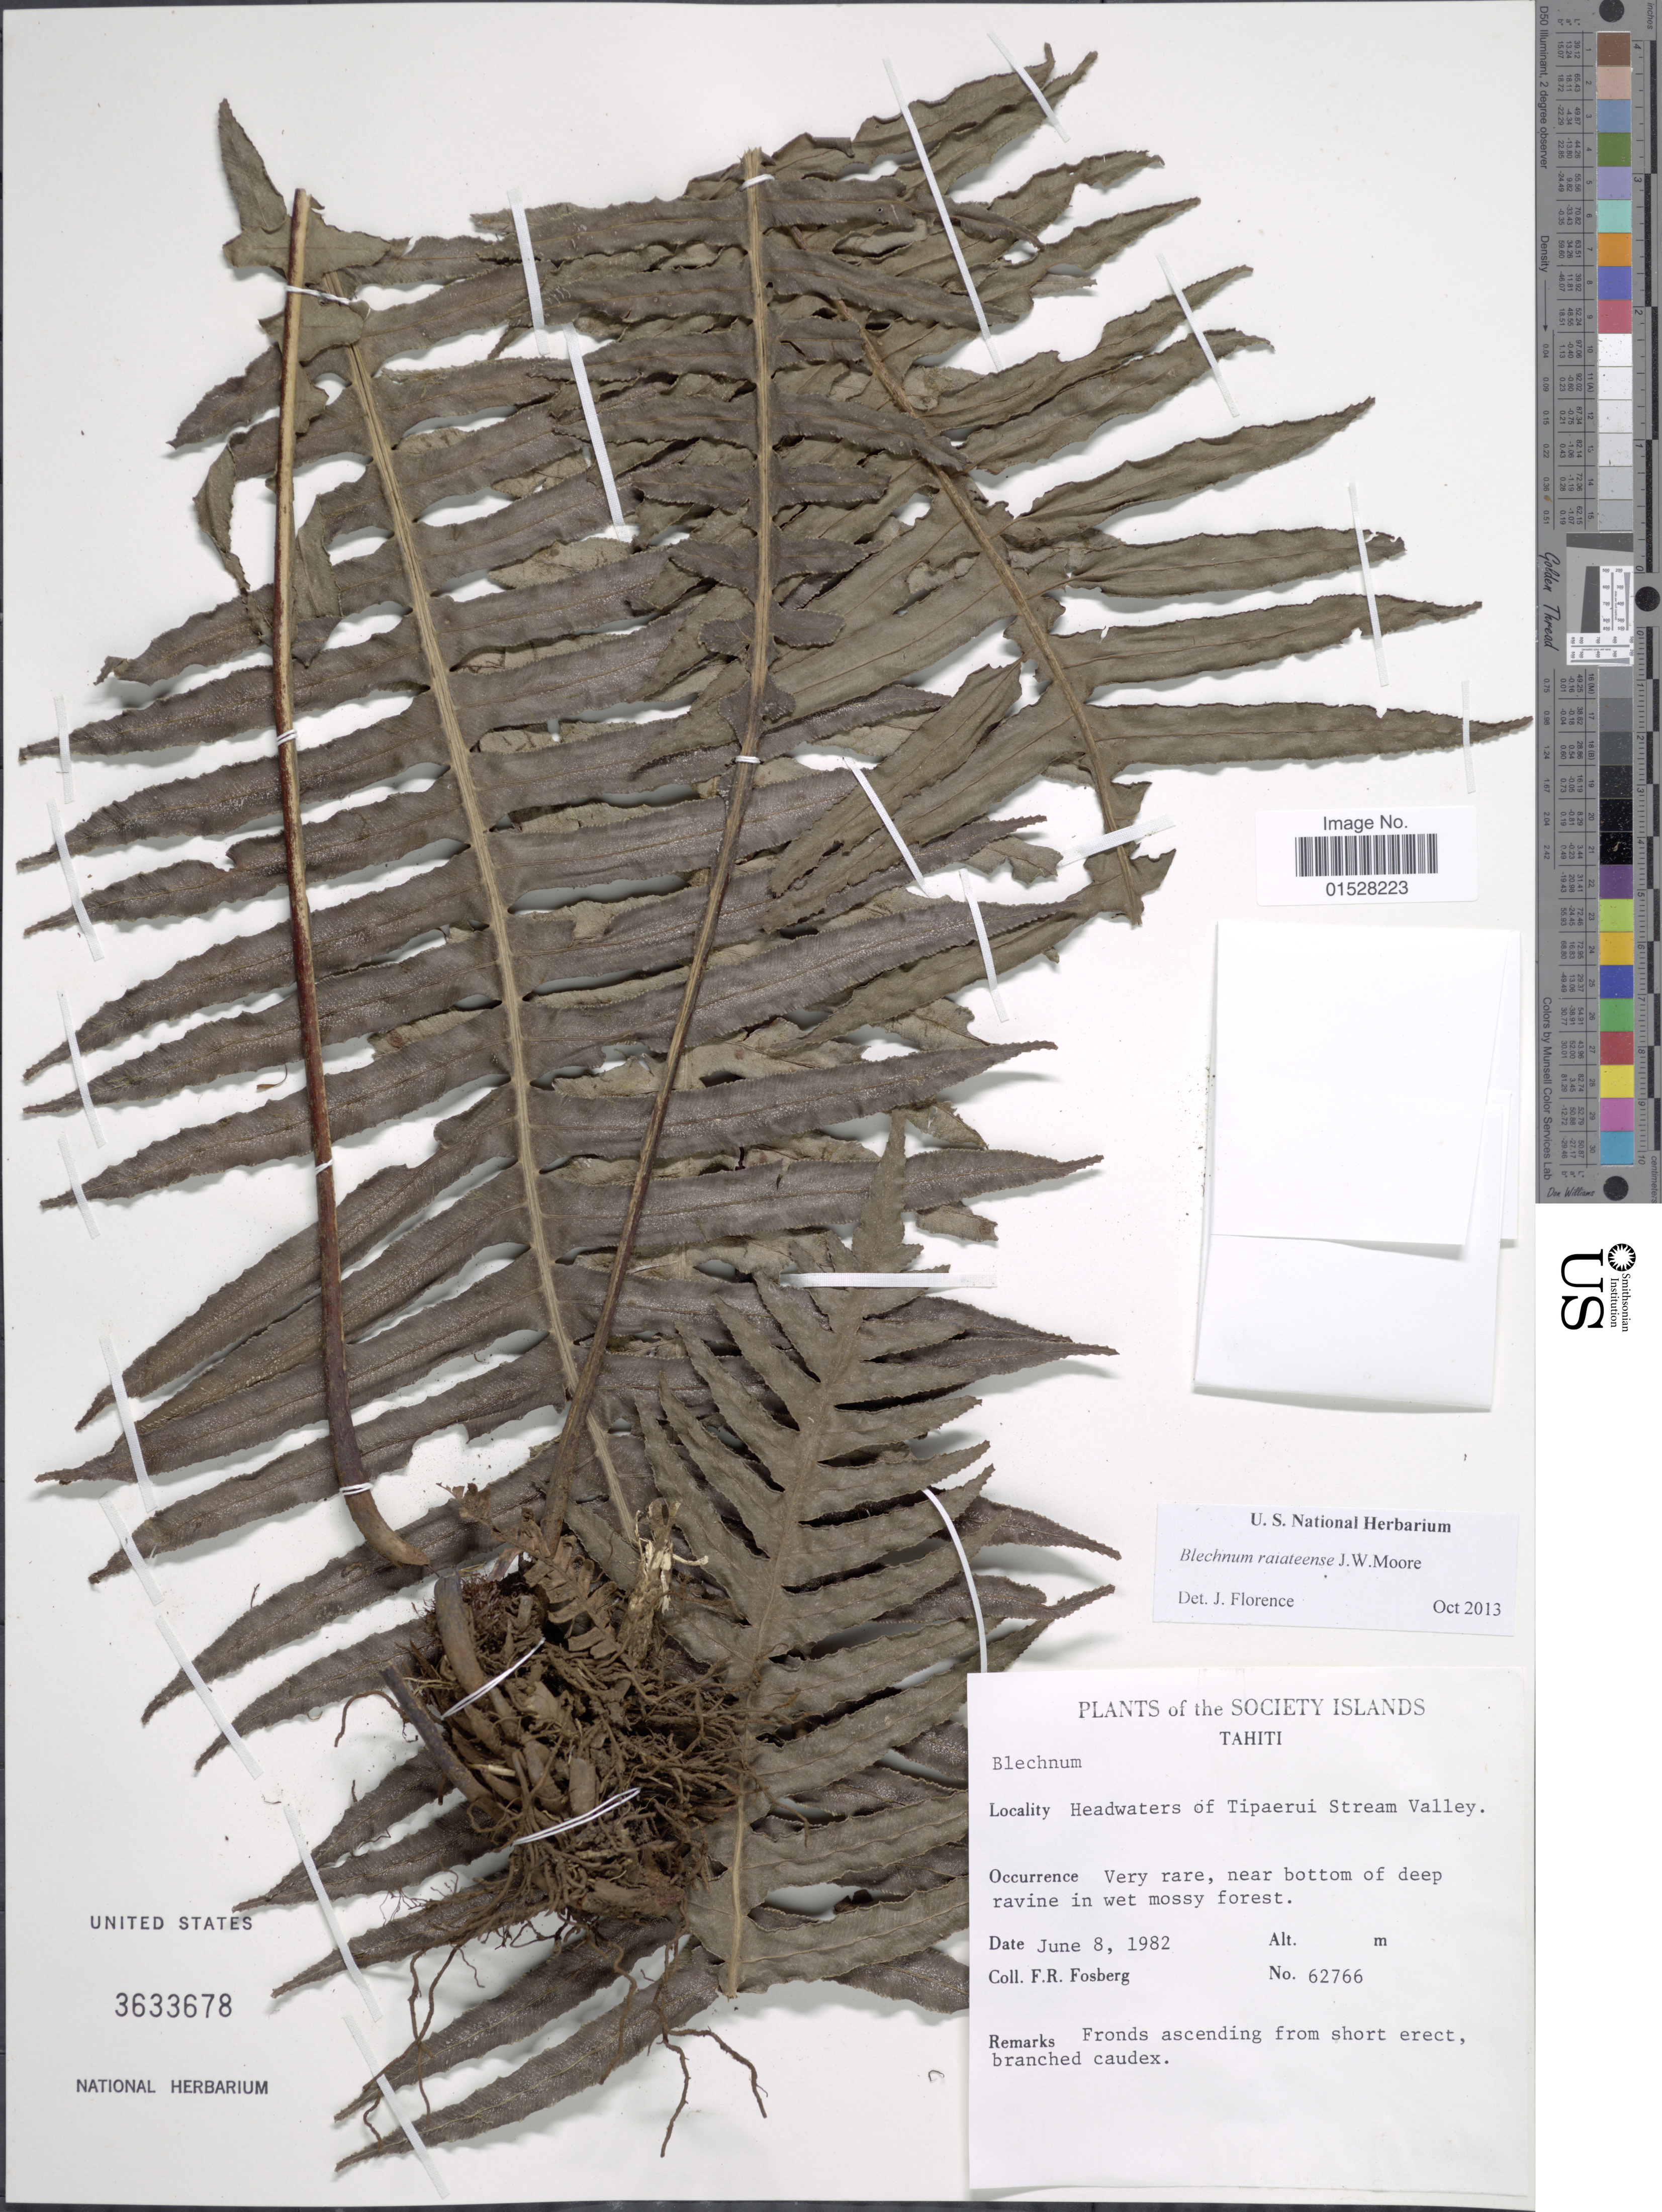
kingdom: Plantae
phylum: Tracheophyta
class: Polypodiopsida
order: Polypodiales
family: Blechnaceae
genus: Blechnum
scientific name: Blechnum raiateense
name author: J.W. Moore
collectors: F. R. Fosberg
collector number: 62766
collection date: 1982-06-08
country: French Polynesia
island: Tahiti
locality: Society Islands, Tahiti, headwaters of Tipaerui stream Valley.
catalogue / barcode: US 3633678